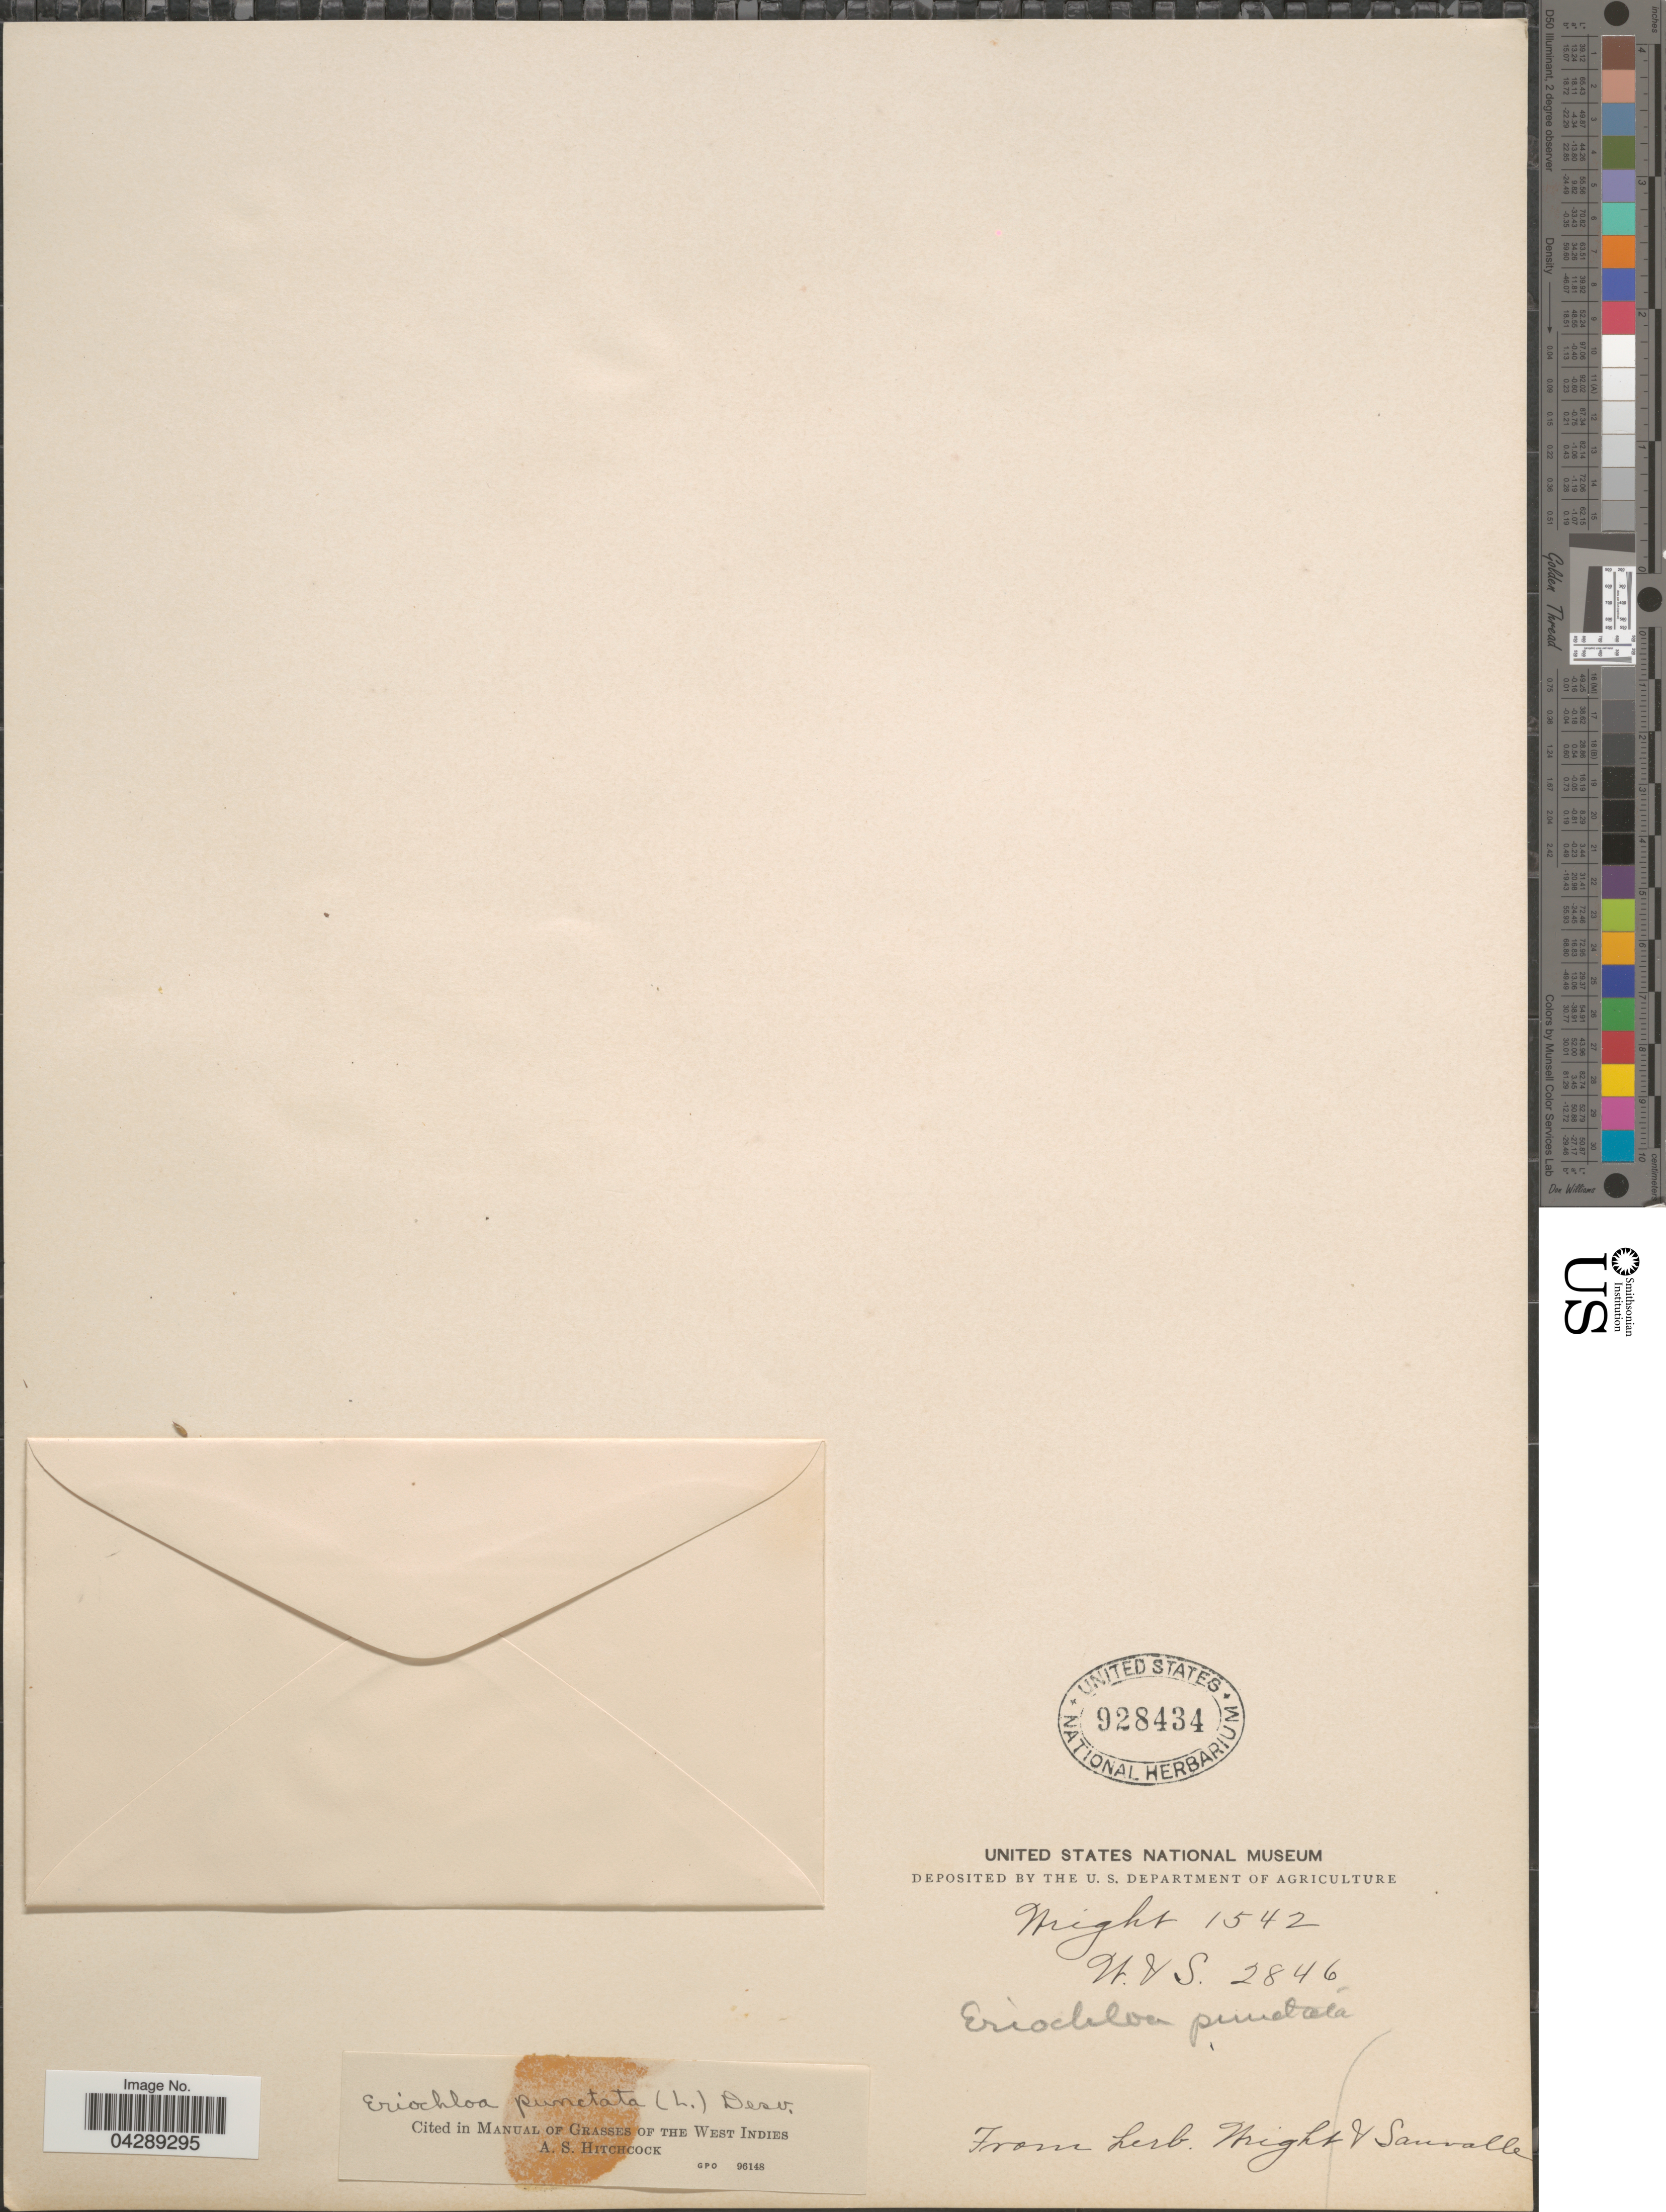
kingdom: Plantae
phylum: Tracheophyta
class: Liliopsida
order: Poales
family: Poaceae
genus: Eriochloa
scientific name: Eriochloa punctata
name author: (L.) Desv. ex Ham.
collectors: Wright, --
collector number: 1542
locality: W. V. S. 2846.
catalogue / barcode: US 928434